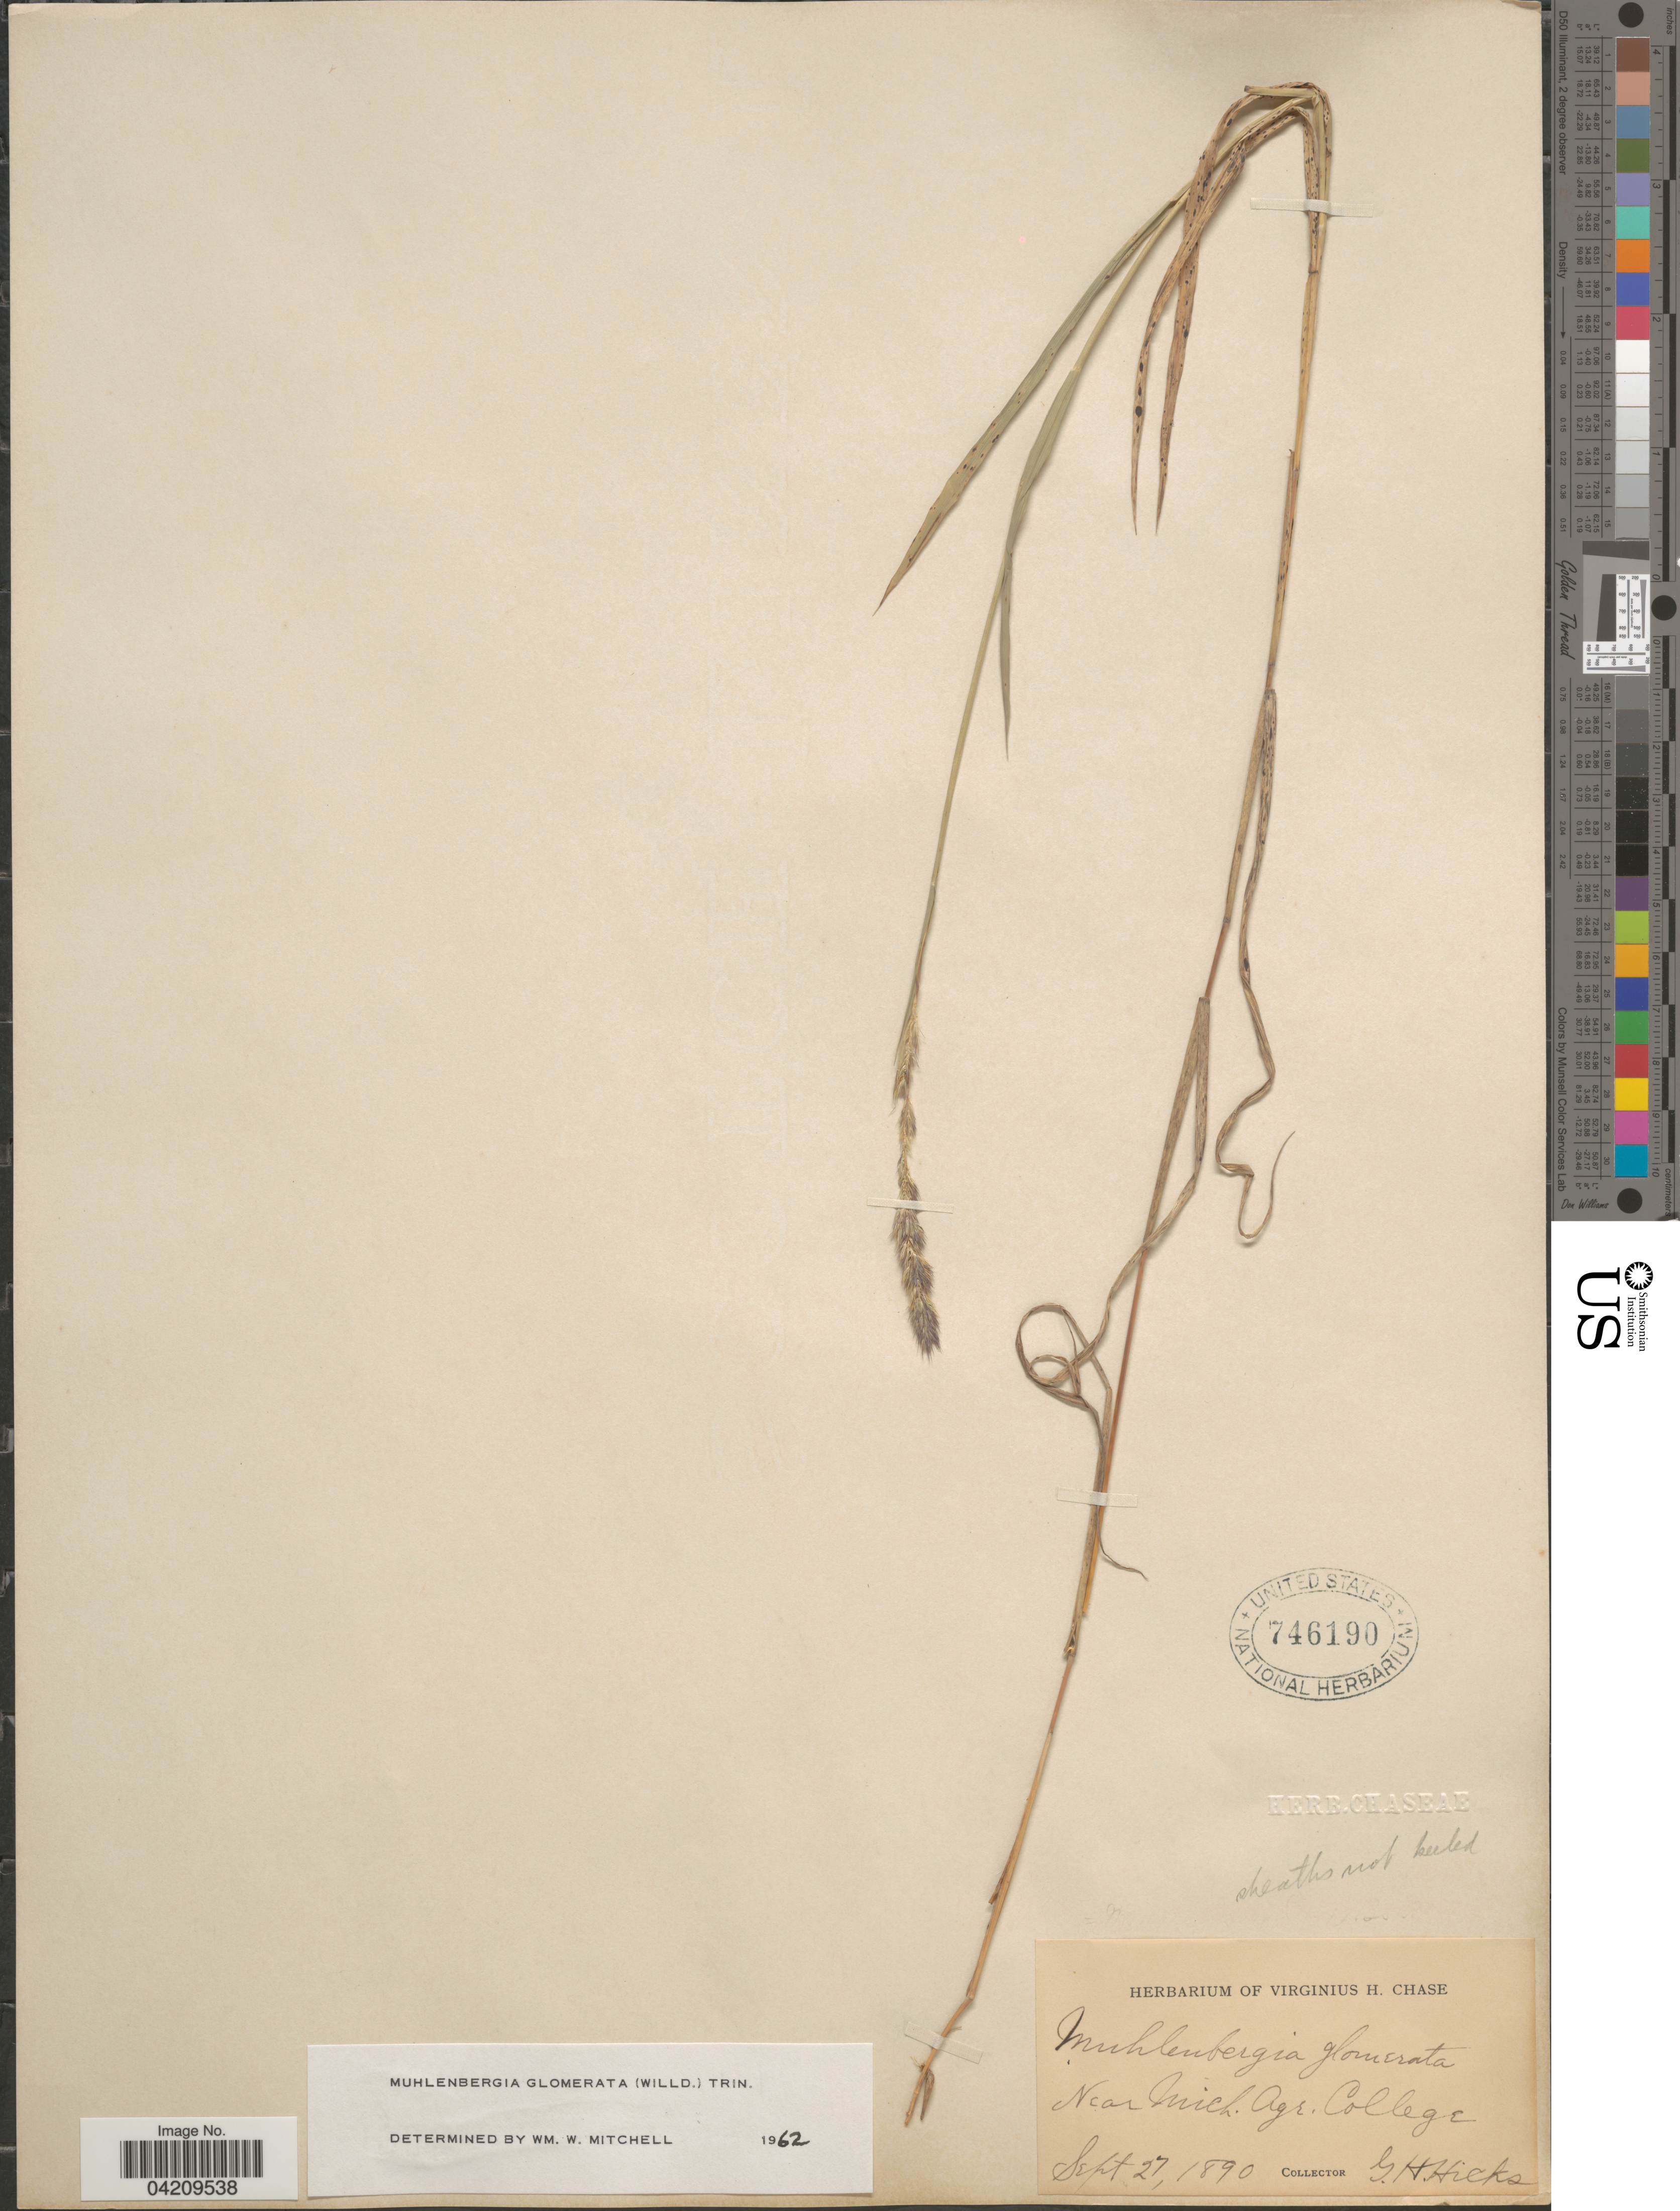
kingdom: Plantae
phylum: Tracheophyta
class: Liliopsida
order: Poales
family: Poaceae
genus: Muhlenbergia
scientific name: Muhlenbergia glomerata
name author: (Willd.) Trin.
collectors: G. Hicks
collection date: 1890-09-27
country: United States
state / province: Michigan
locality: Near Mich. Agr. College.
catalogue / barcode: US 746190